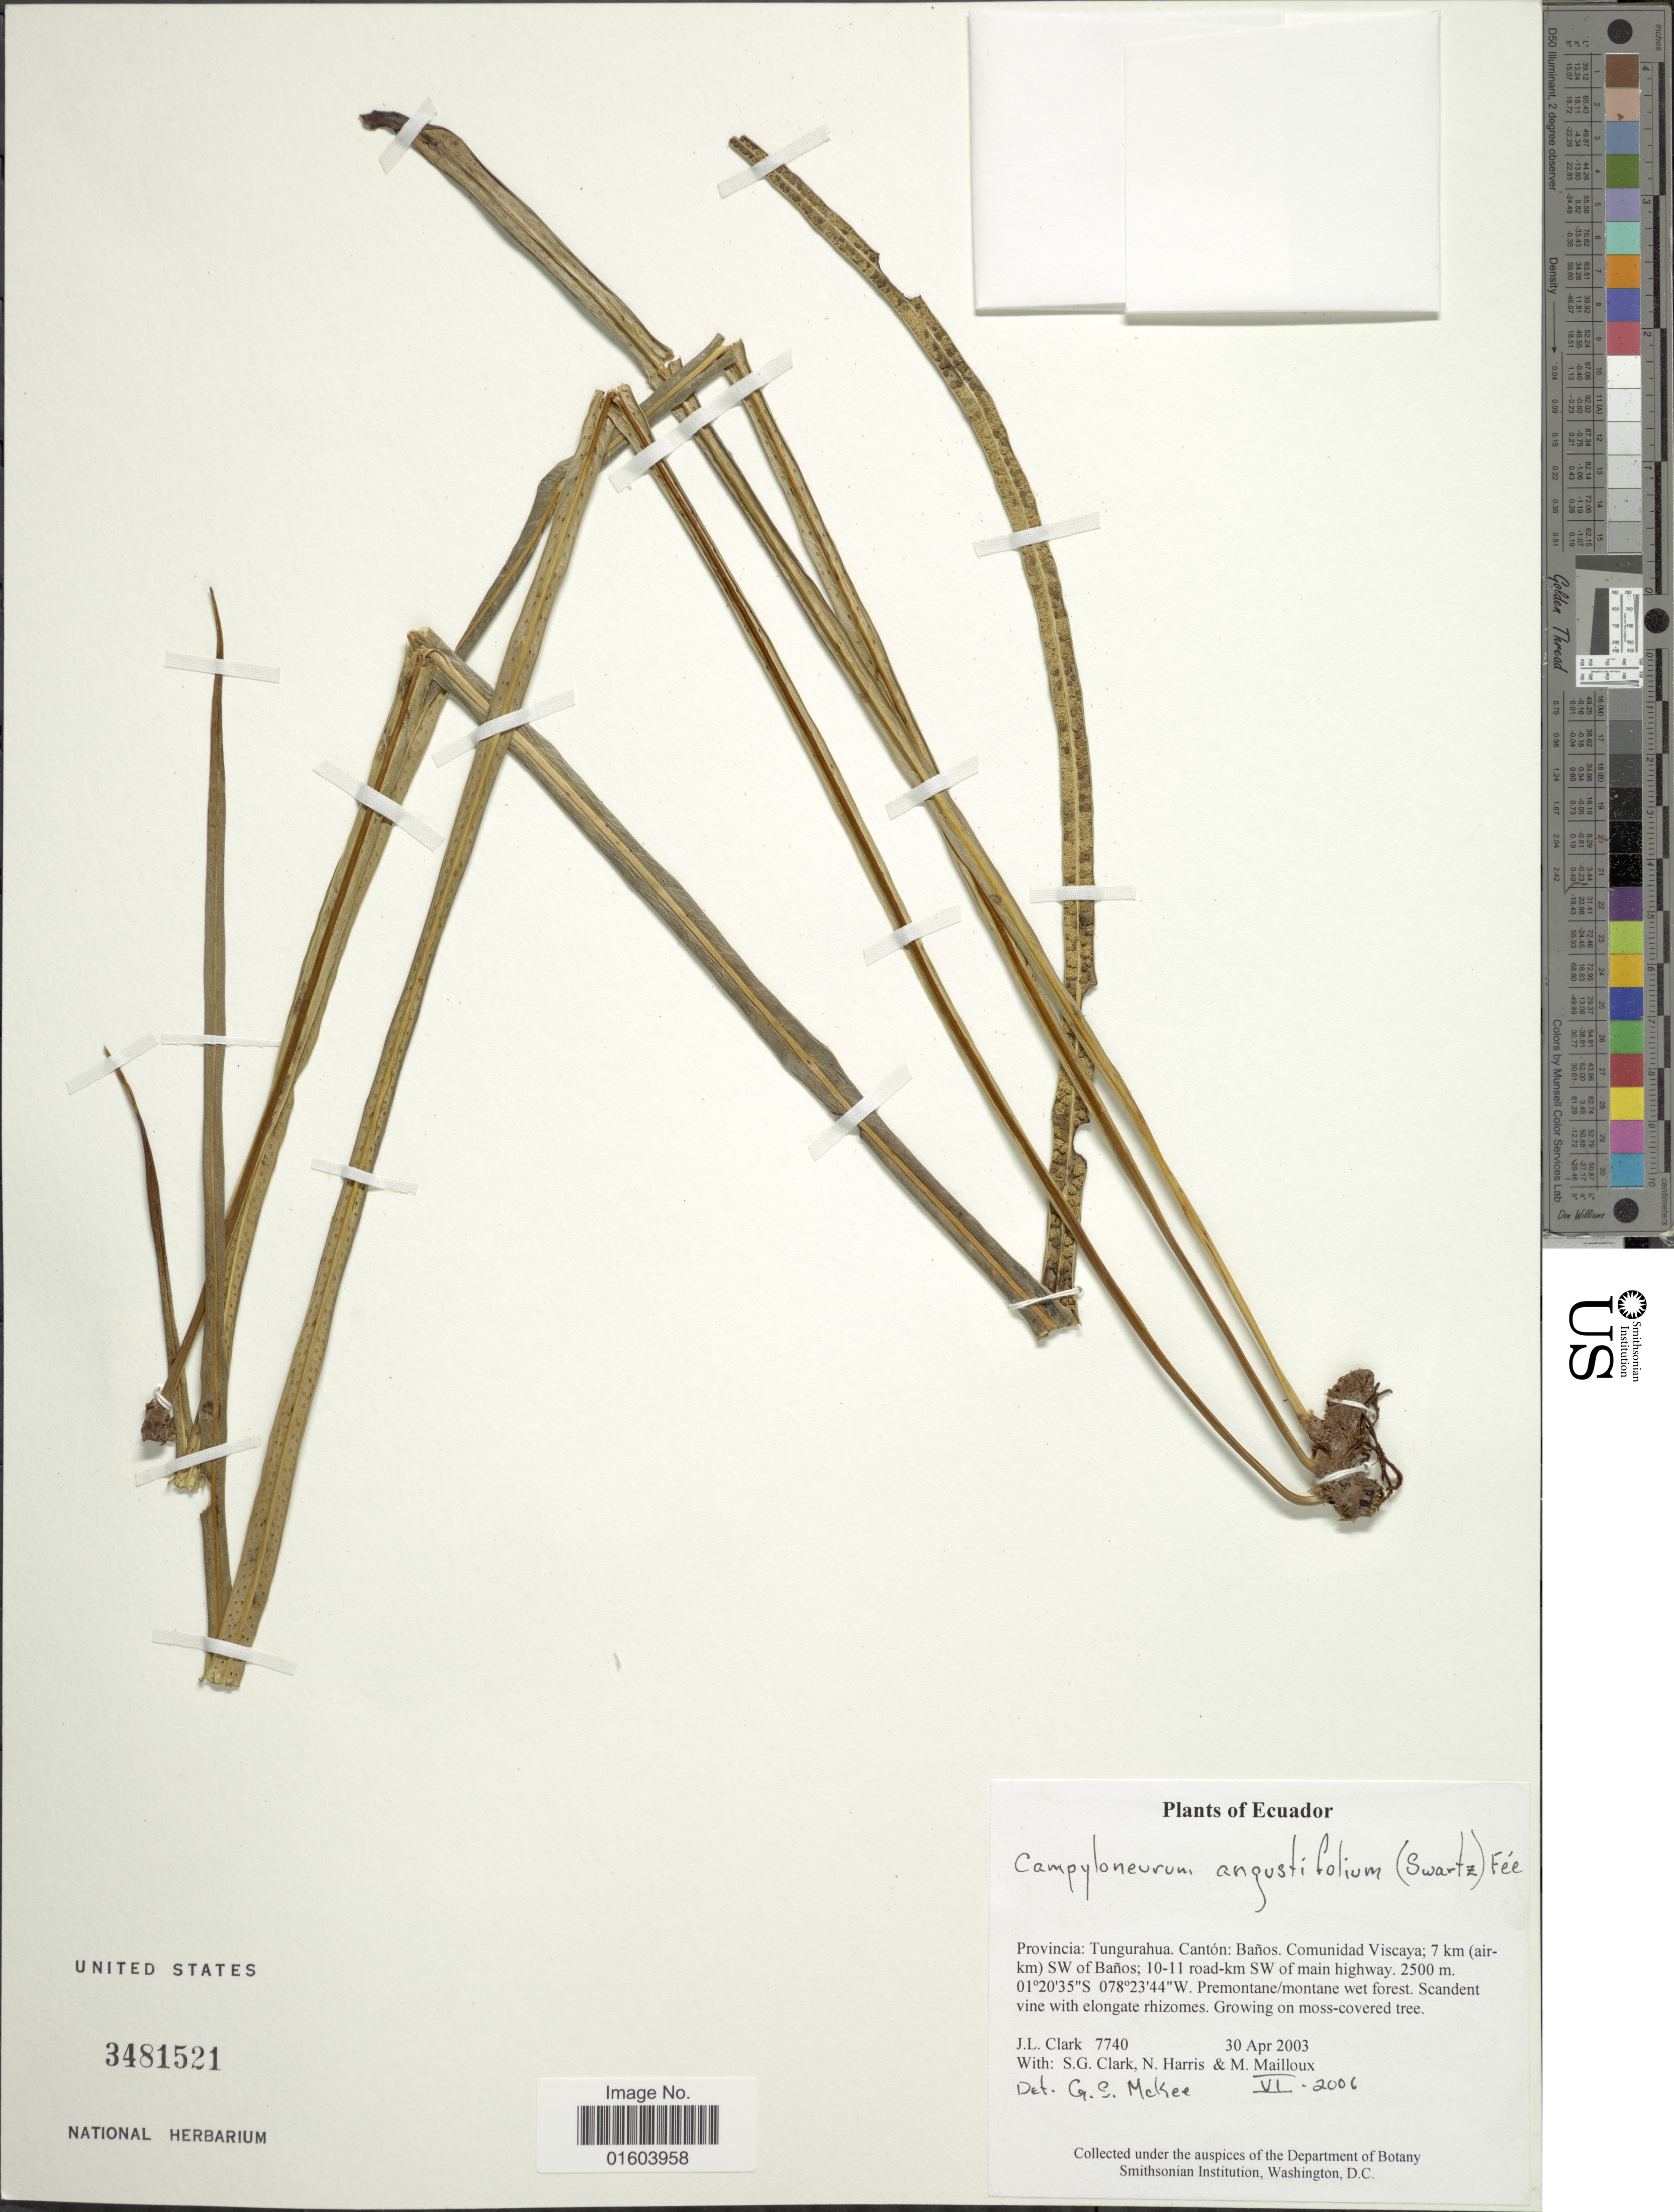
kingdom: Plantae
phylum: Tracheophyta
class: Polypodiopsida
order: Polypodiales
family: Polypodiaceae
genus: Campyloneurum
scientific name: Campyloneurum angustifolium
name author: (Sw.) Fée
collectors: J. L. Clark, S. G. Clark, N. Harris & M. Mailloux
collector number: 7740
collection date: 2003-04-30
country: Ecuador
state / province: Tungurahua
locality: Provincia: Tungurahua, Canton: Banos, Comunidad Viscaya; 7 km (air-km) SW of Banos; 10-11 road-km SW of main highway.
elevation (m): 2500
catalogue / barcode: US 3481521